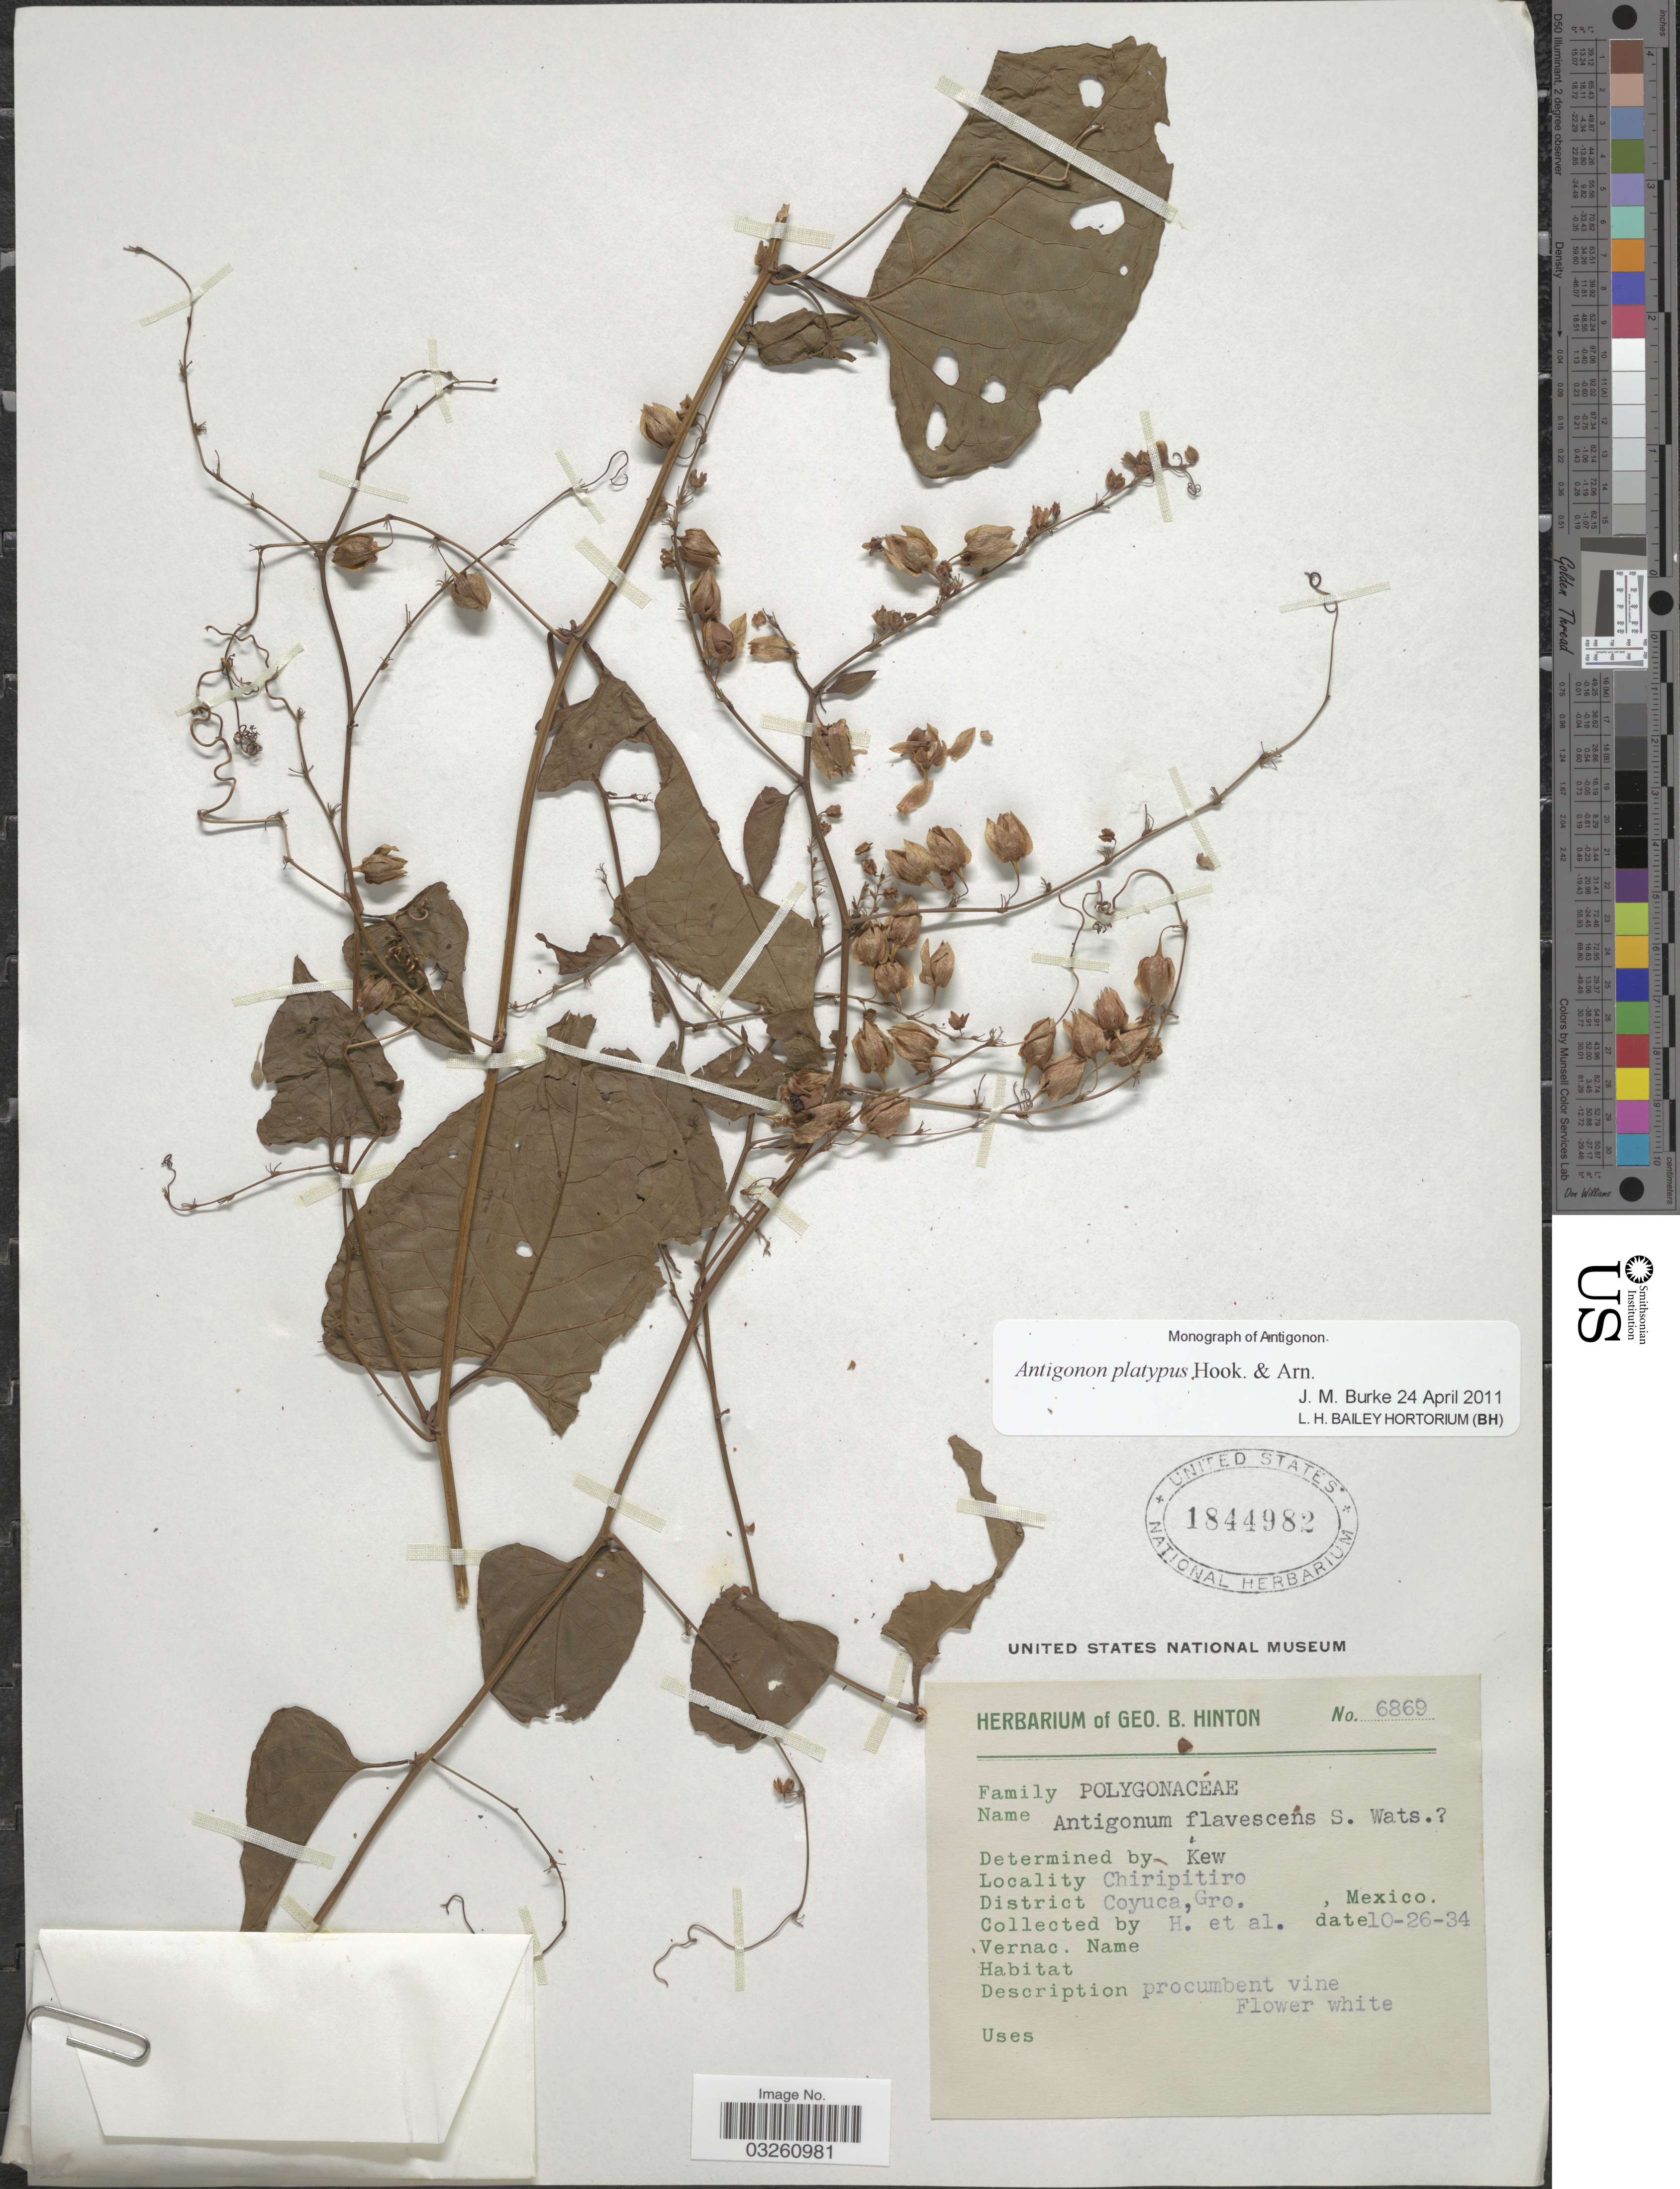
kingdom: Plantae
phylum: Tracheophyta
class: Magnoliopsida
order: Caryophyllales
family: Polygonaceae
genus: Antigonon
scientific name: Antigonon platypus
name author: Hook. & Arn.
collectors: G. B. Hinton & et al.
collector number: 6869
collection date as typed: Transcribed d/m/y: 26/10/34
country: Mexico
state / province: Guerrero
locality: Chiripitiro. District Coyuca.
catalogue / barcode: US 1844982